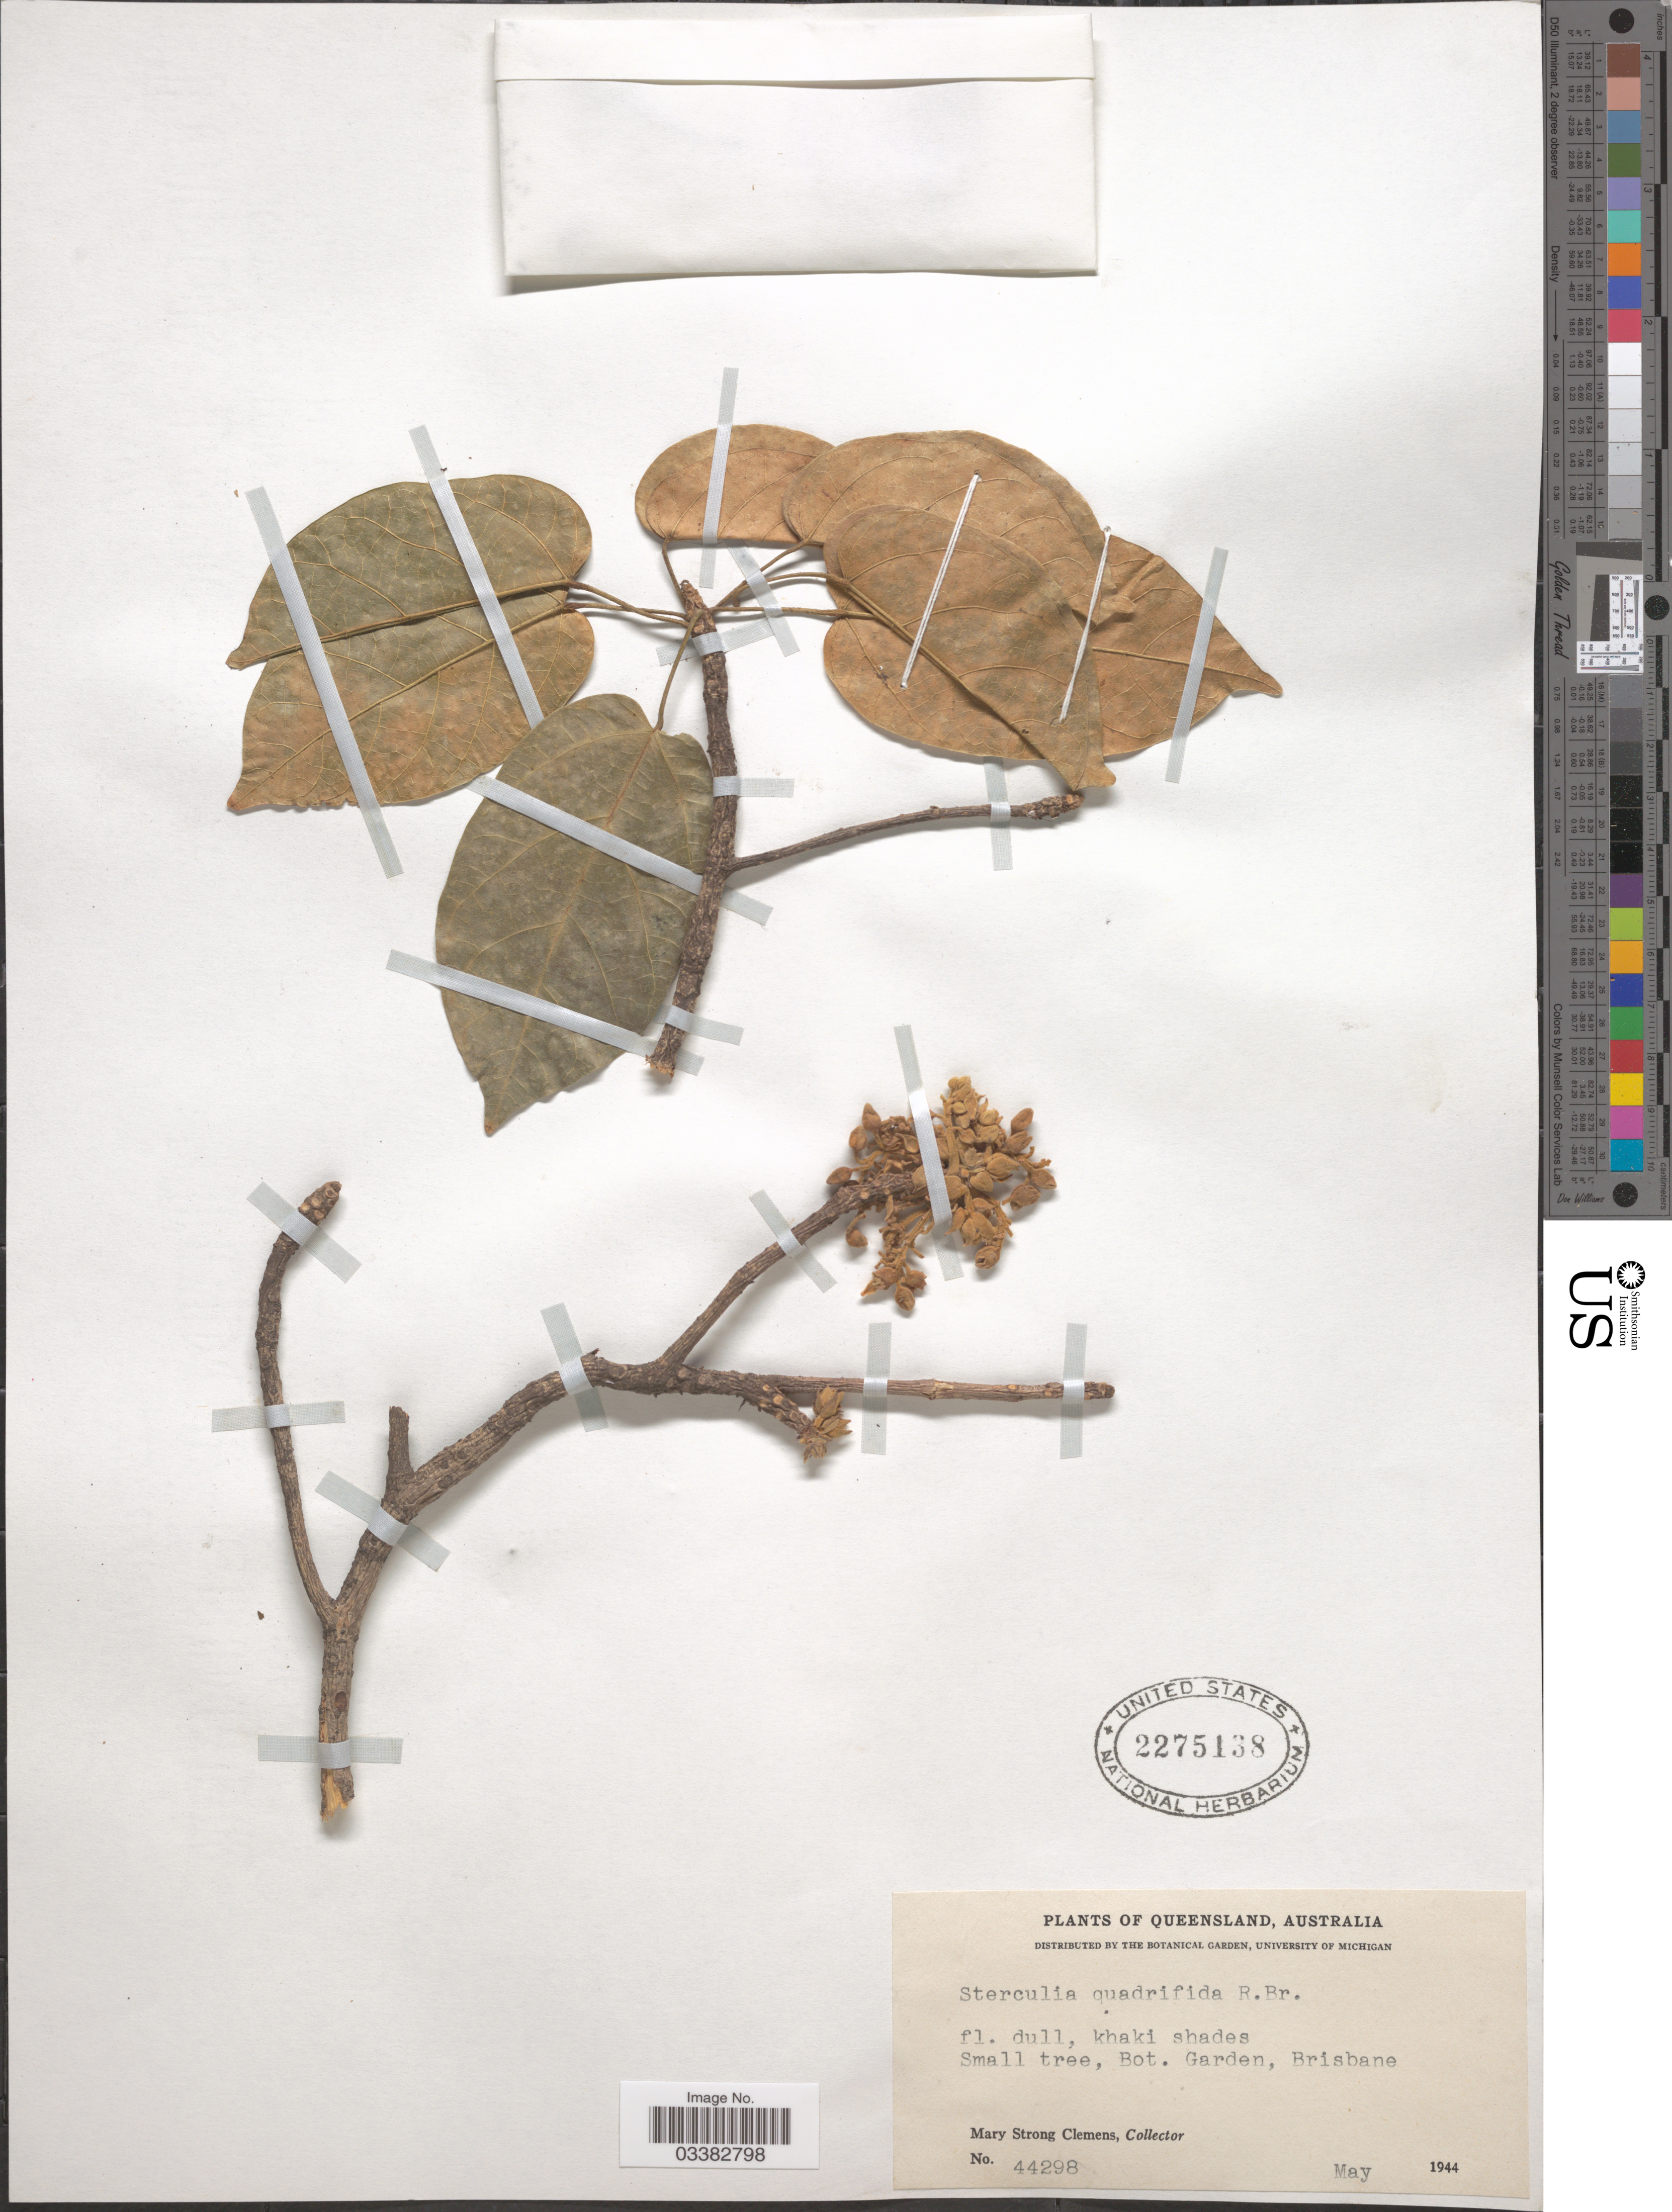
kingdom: Plantae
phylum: Tracheophyta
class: Magnoliopsida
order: Malvales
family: Malvaceae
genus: Sterculia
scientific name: Sterculia quadrifida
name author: R. Br.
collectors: M. S. Clemens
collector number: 44298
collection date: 1944-05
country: Australia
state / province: Queensland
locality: Bot. Garden, Brisbane.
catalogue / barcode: US 2275138